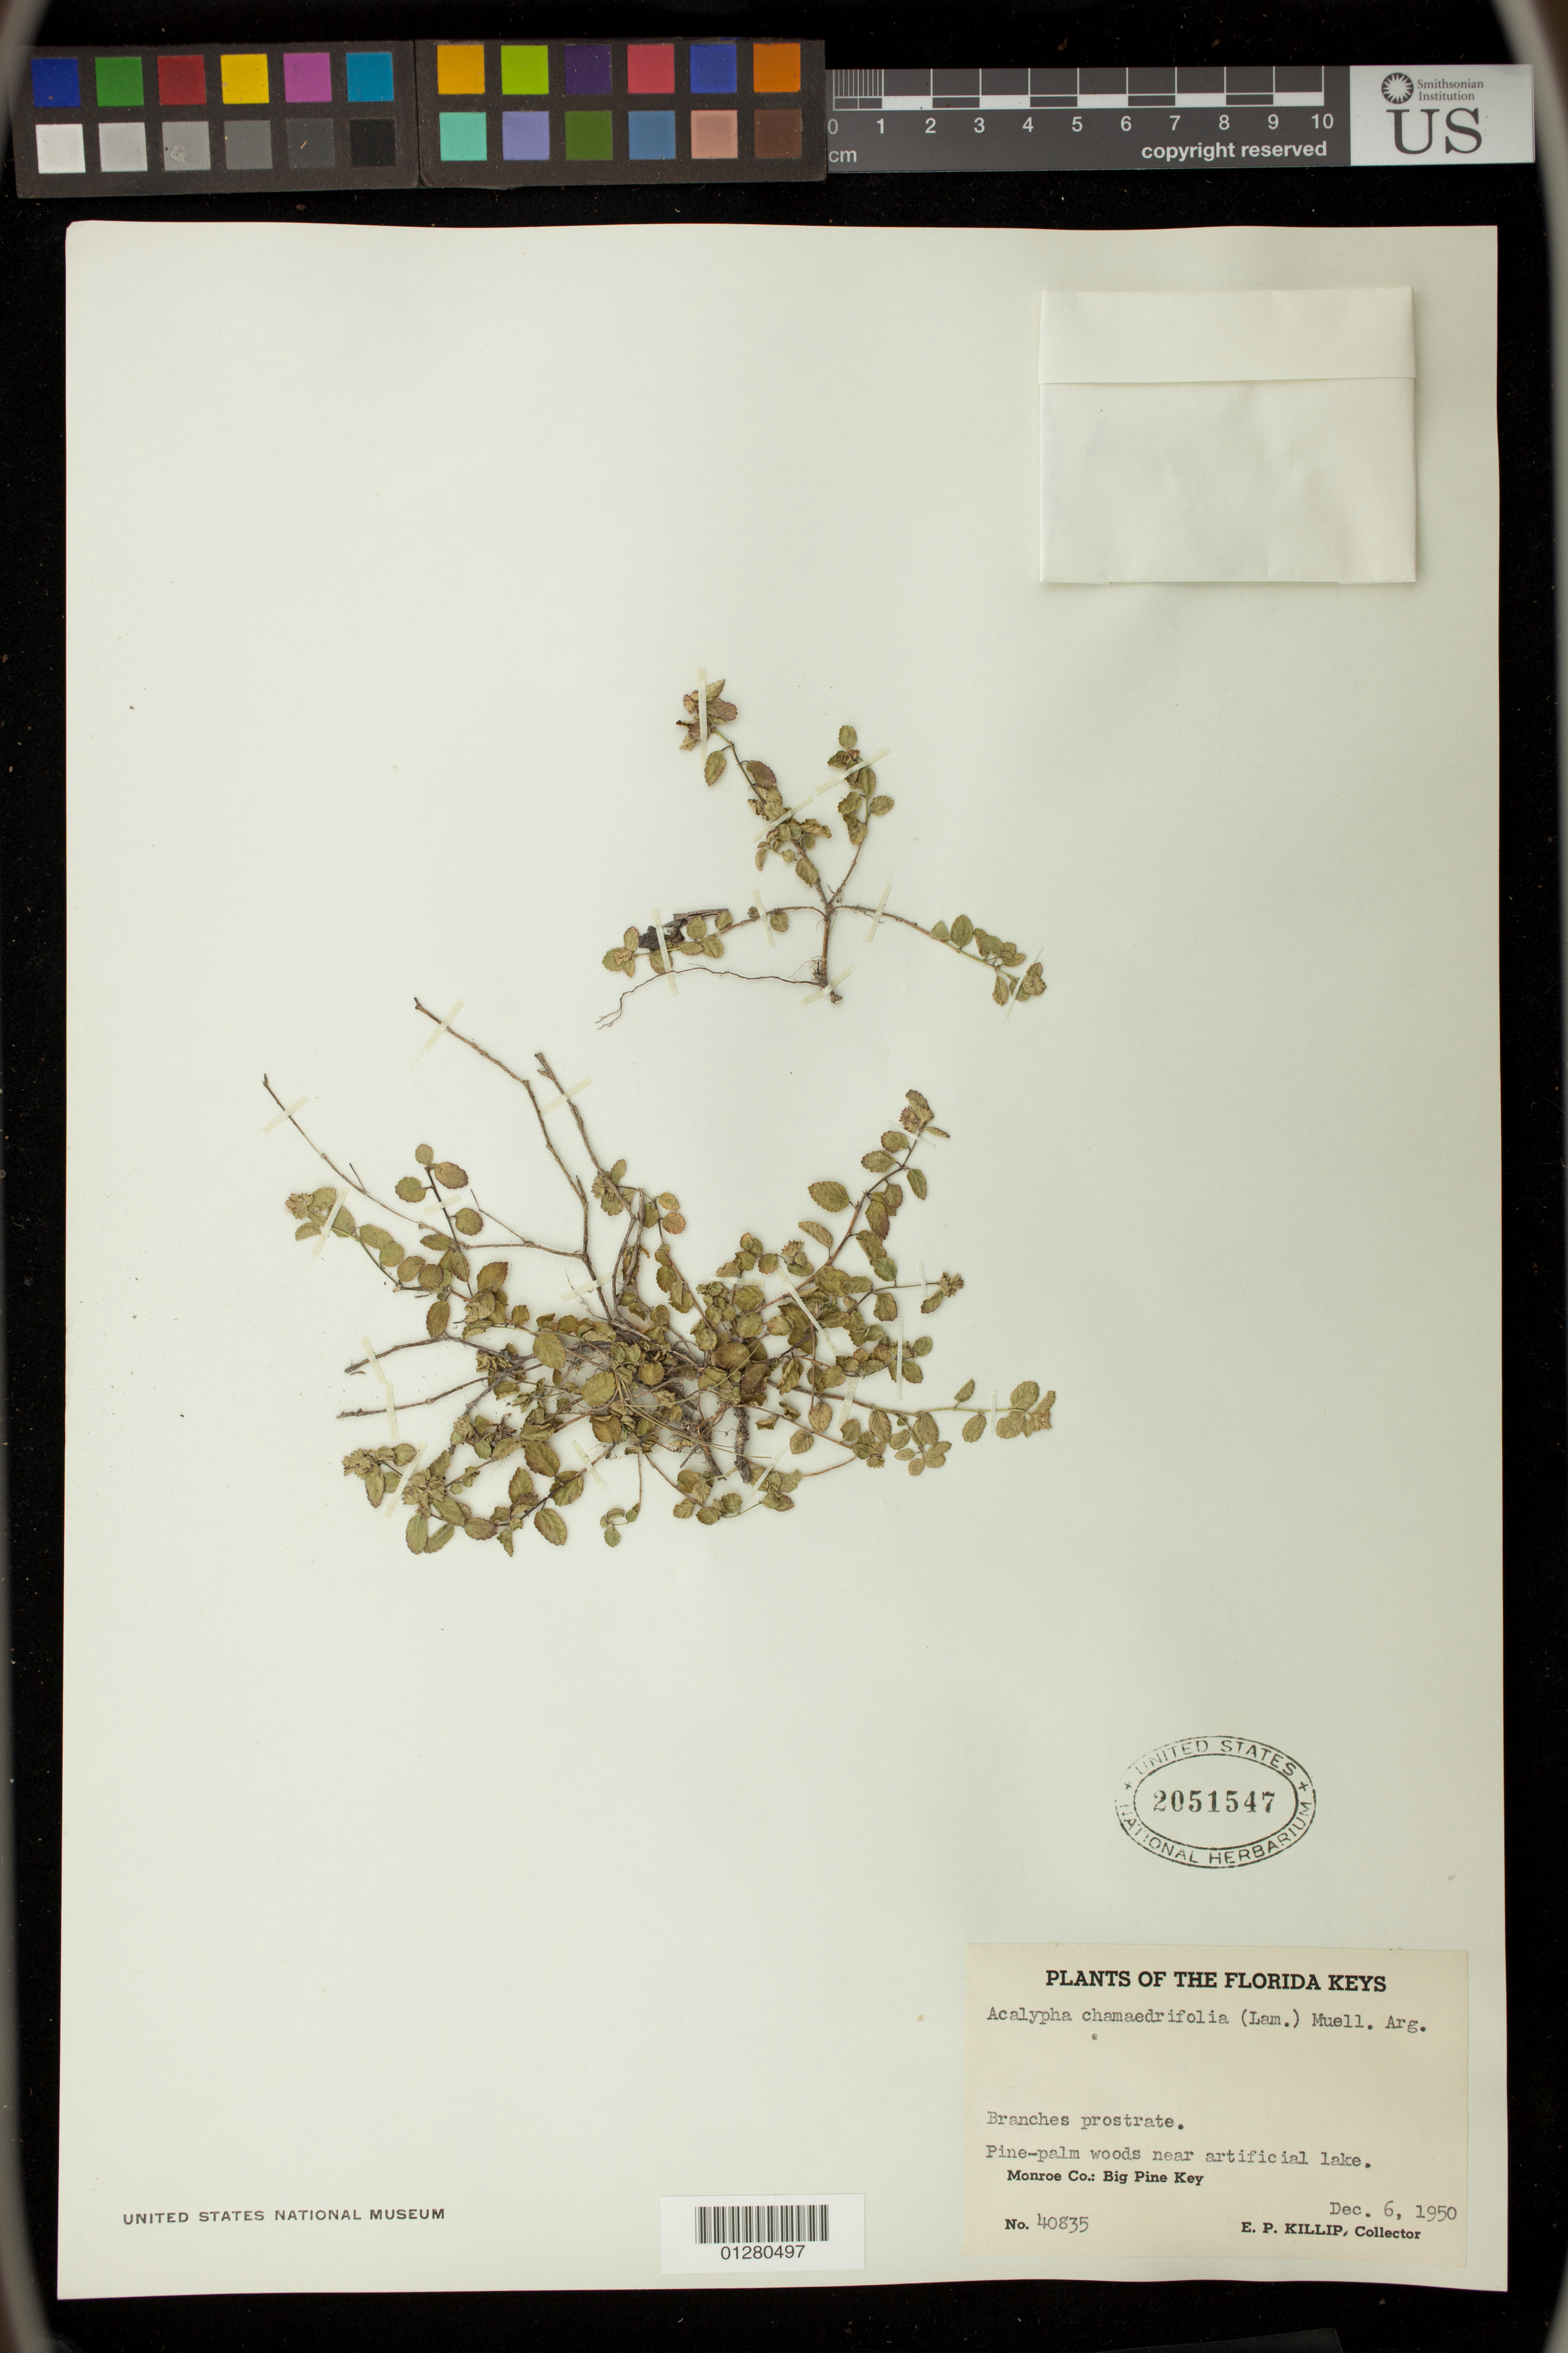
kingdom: Plantae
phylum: Tracheophyta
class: Magnoliopsida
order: Malpighiales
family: Euphorbiaceae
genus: Acalypha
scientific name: Acalypha chamaedryfolia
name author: (Lam.) Müll. Arg.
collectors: E. P. Killip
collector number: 40835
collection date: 1950-12-06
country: United States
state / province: Florida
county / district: Monroe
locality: Pine-palm woods near artificial lake. Big Pine Key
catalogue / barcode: US 2051547